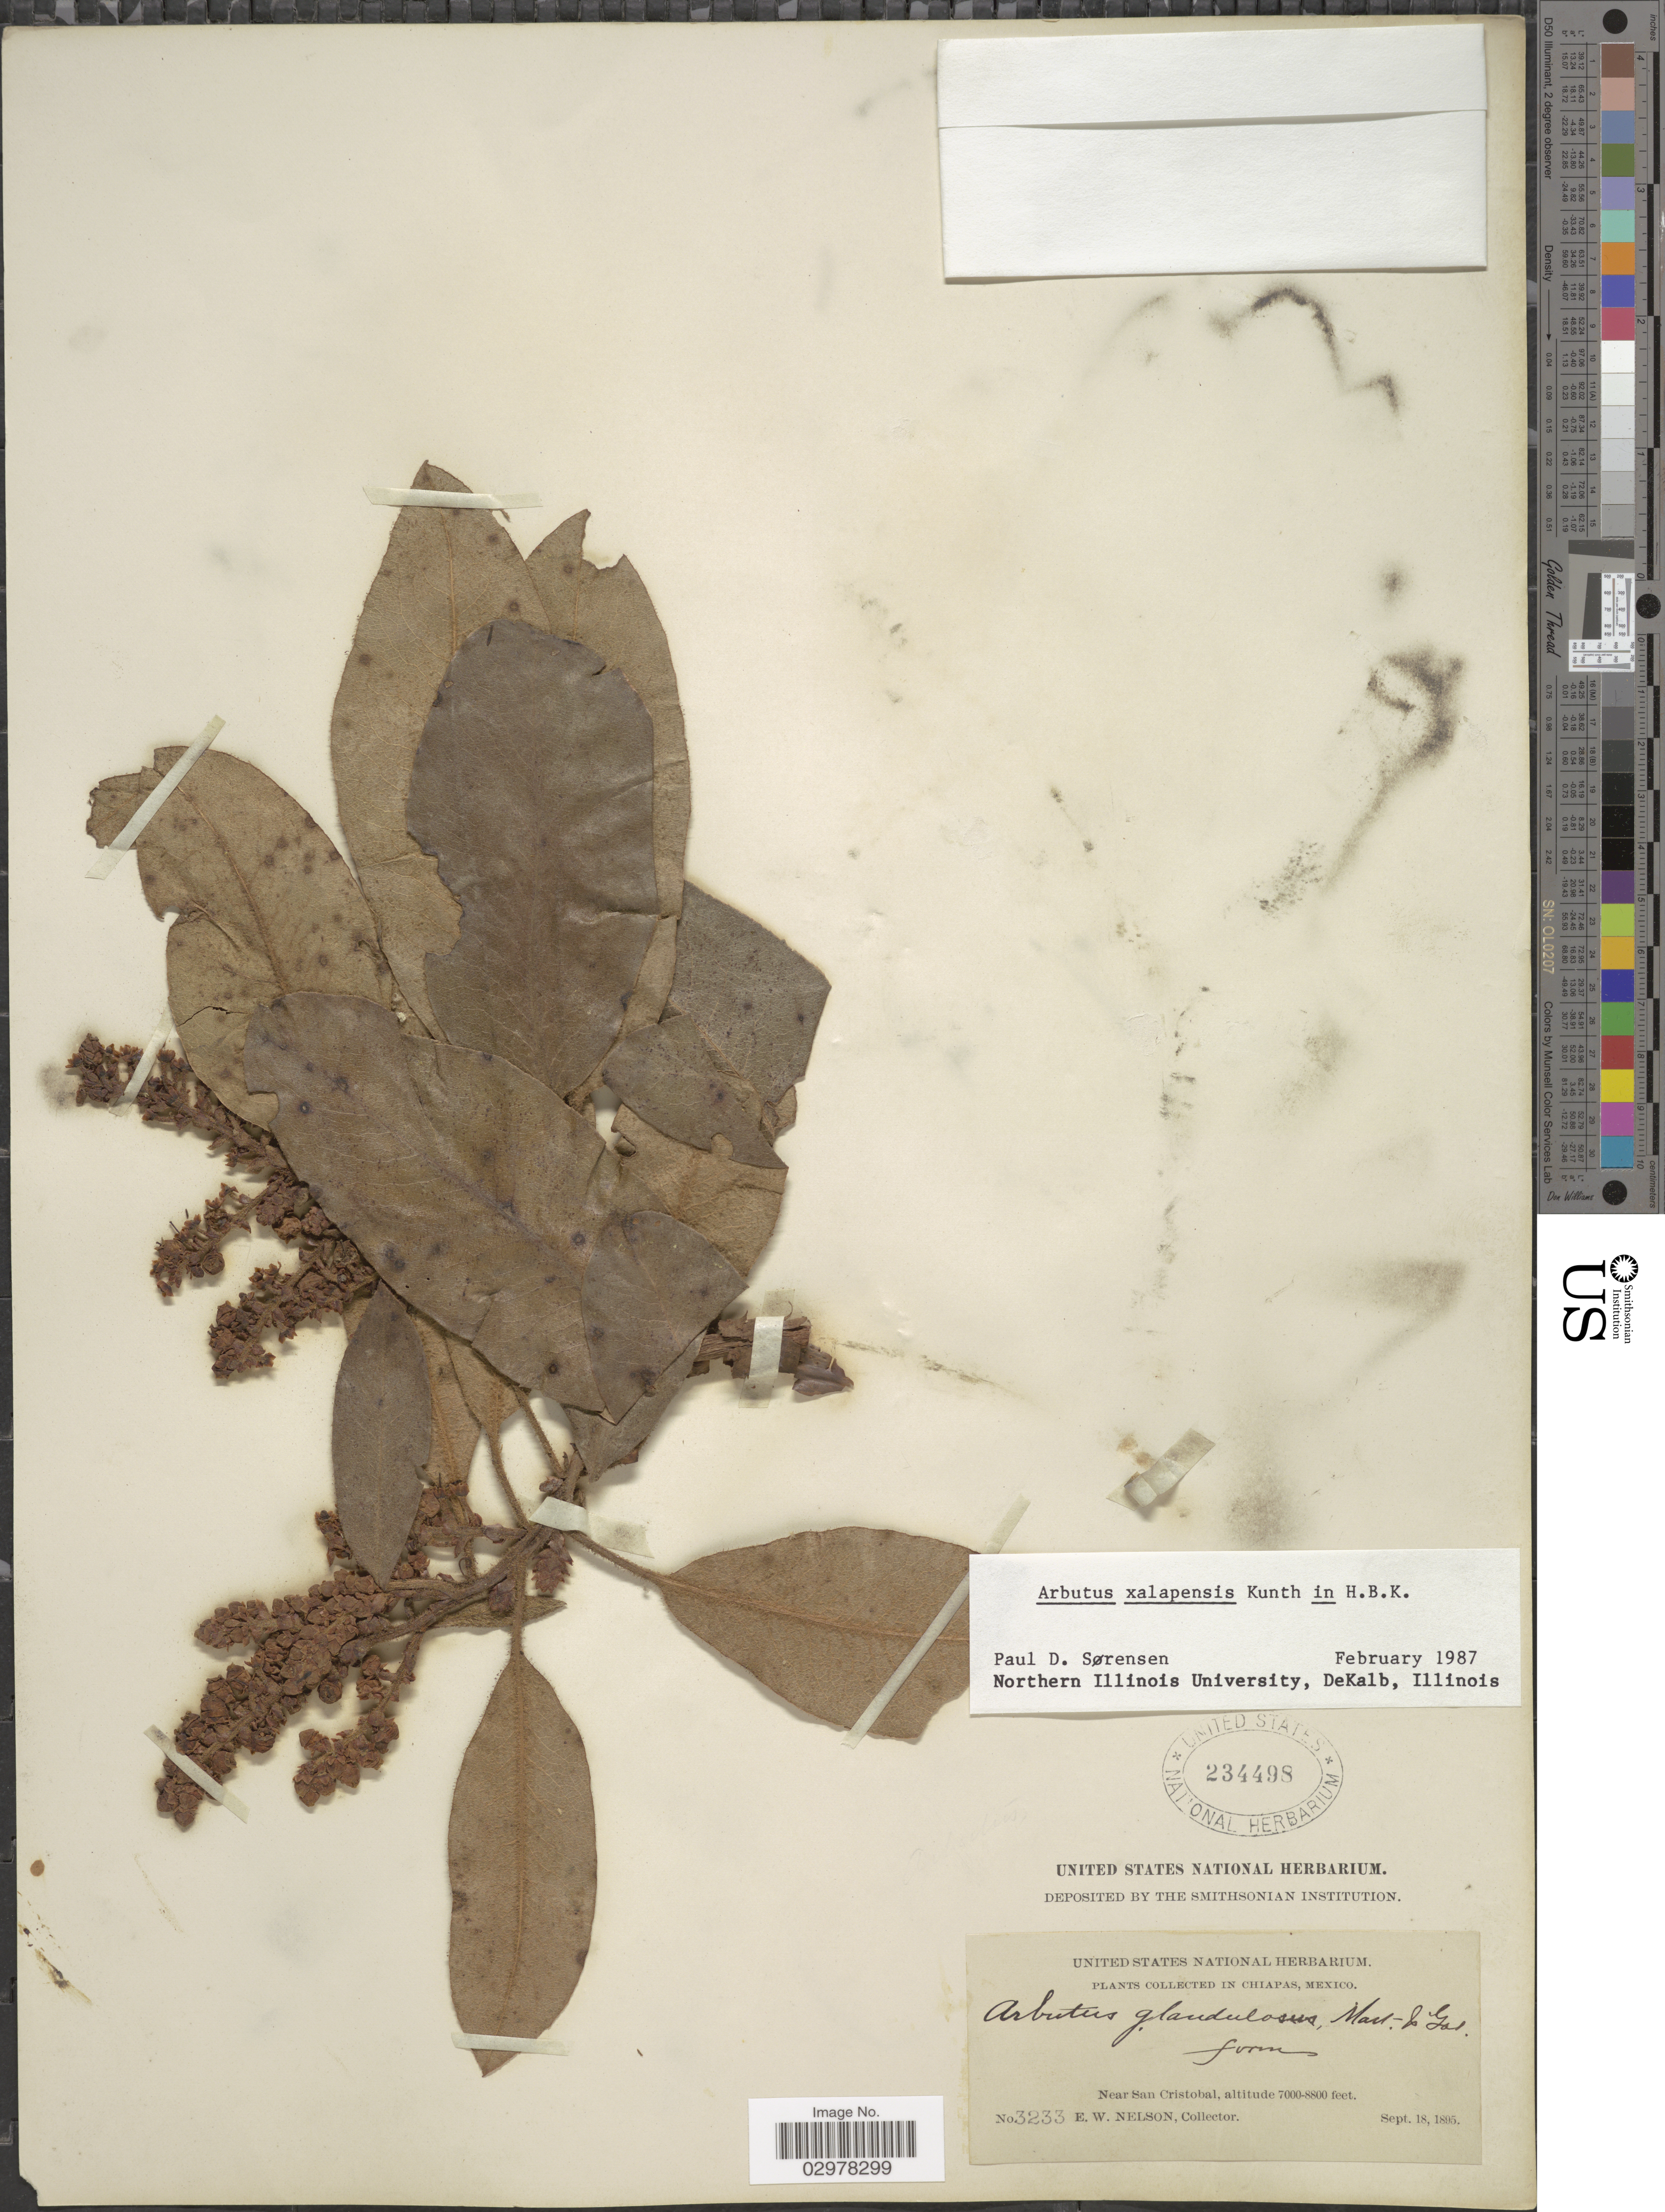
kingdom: Plantae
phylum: Tracheophyta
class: Magnoliopsida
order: Ericales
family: Ericaceae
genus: Arbutus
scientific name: Arbutus xalapensis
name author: Kunth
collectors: E. W. Nelson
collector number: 3233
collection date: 1895-09-18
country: Mexico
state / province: Chiapas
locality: Near San Cristobal.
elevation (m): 2134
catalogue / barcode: US 234498